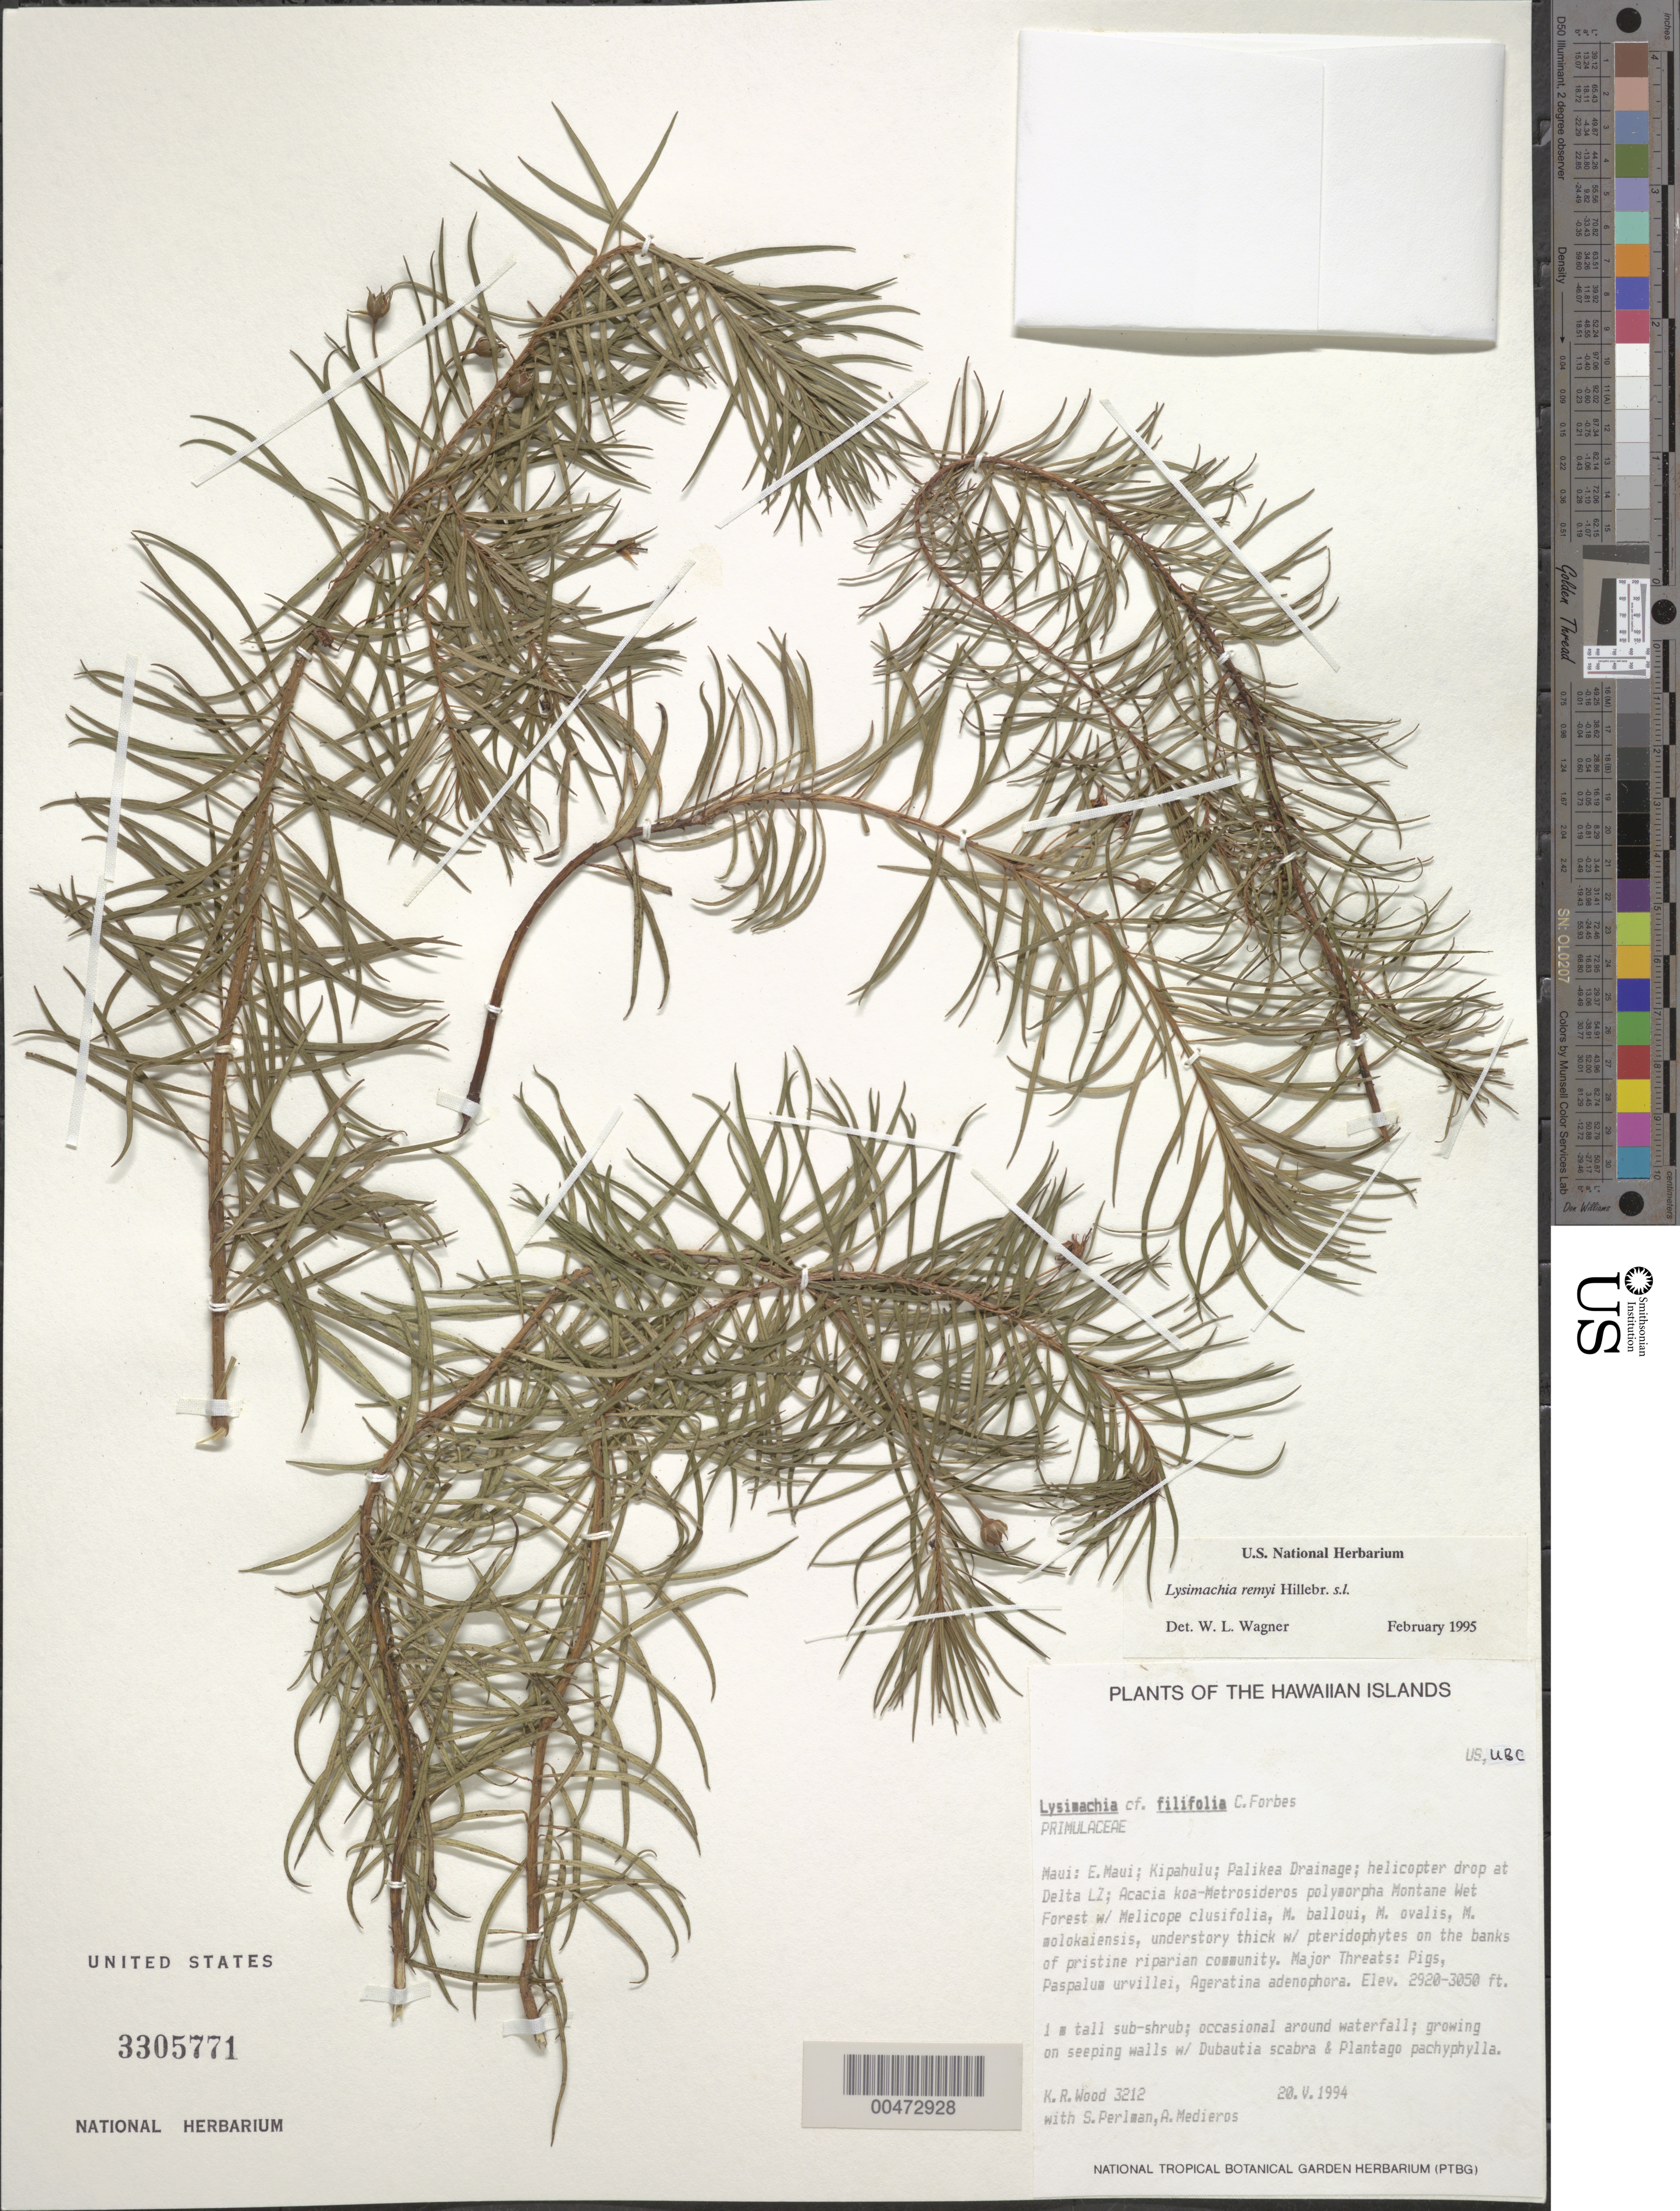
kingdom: Plantae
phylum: Tracheophyta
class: Magnoliopsida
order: Ericales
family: Primulaceae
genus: Lysimachia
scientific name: Lysimachia remyi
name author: Hillebr.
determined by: Wagner, W. L., (BOT), Smithsonian Institution - National Museum of Natural History (UNITED STATES)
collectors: K. R. Wood, S. P. Perlman & A. Medieros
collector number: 3212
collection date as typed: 20 May 1994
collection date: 1994-05-20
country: United States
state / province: Hawaii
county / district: Maui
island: Maui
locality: E Maui, Kipahulu, Palikea Drainage, helicopter drop at Delta LZ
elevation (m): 890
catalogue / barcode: US 3305771